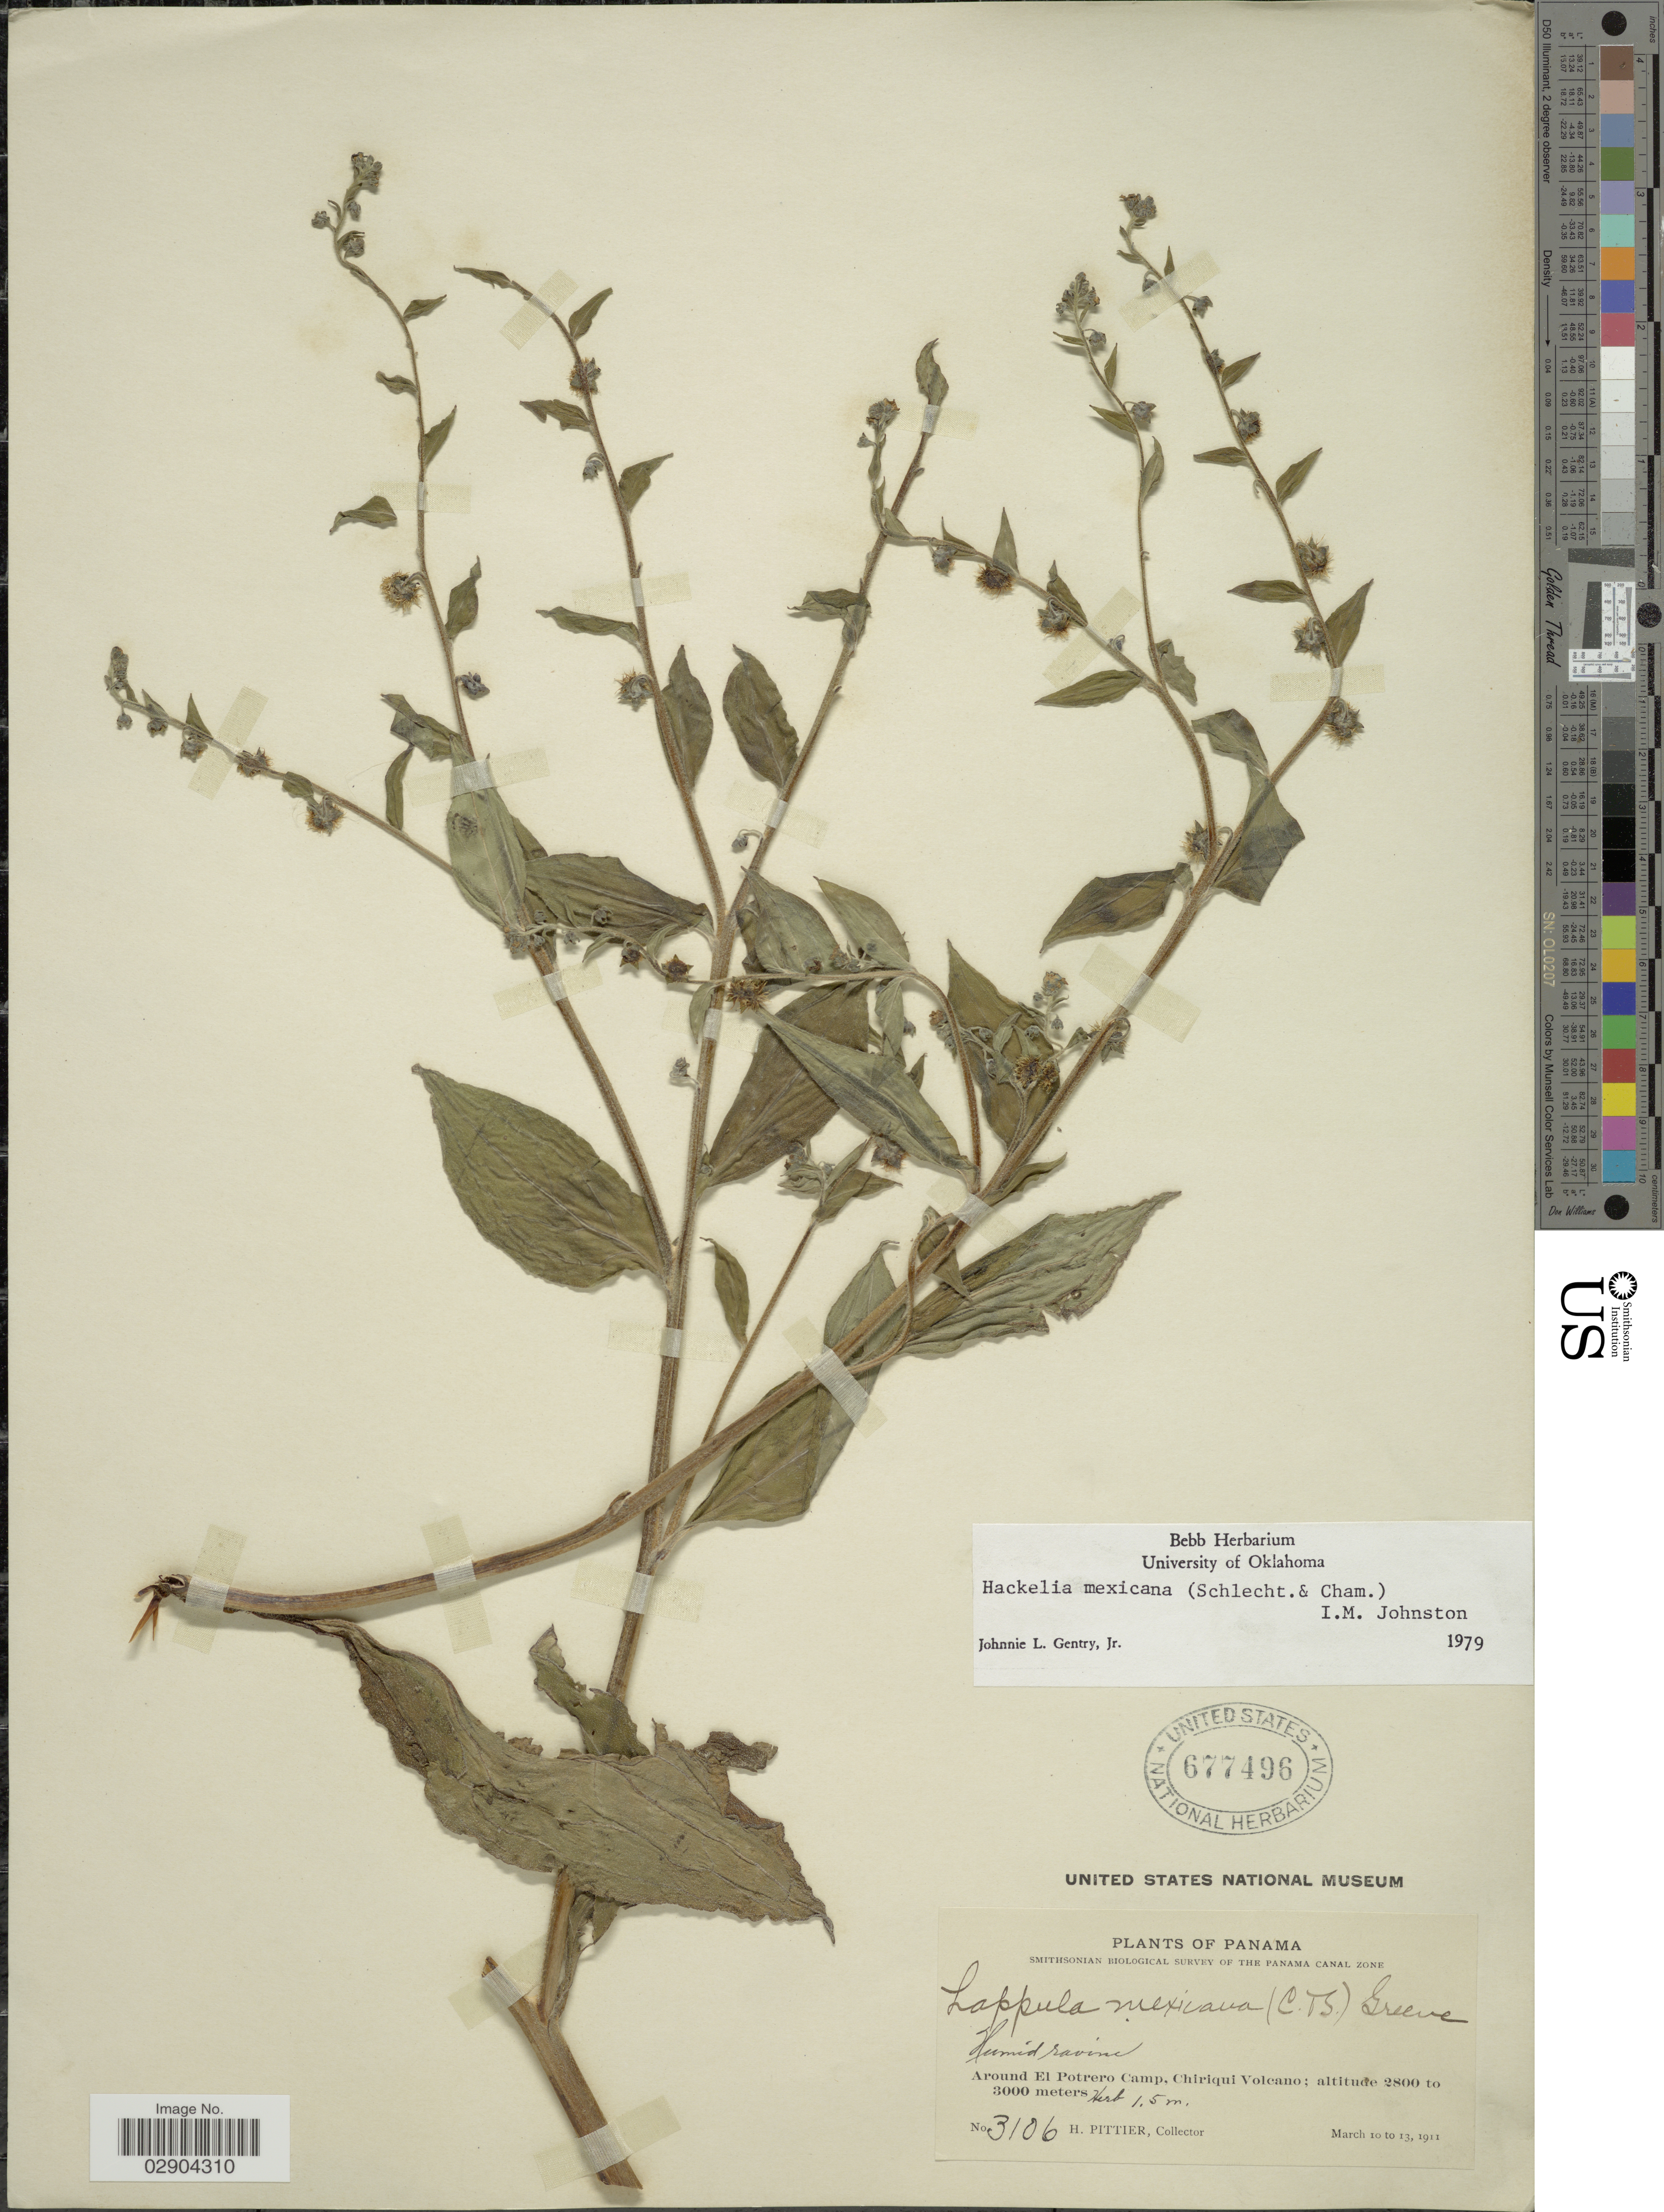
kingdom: Plantae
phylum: Tracheophyta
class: Magnoliopsida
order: Boraginales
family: Boraginaceae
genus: Hackelia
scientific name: Hackelia mexicana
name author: (Schltdl. & Cham.) I.M. Johnst.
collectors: H. F. Pittier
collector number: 3106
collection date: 1911-03-10/1911-03-13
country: Panama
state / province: Chiriqui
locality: Around El Potrero Camp, Chiriqui Volcano.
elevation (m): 2800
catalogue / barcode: US 677496